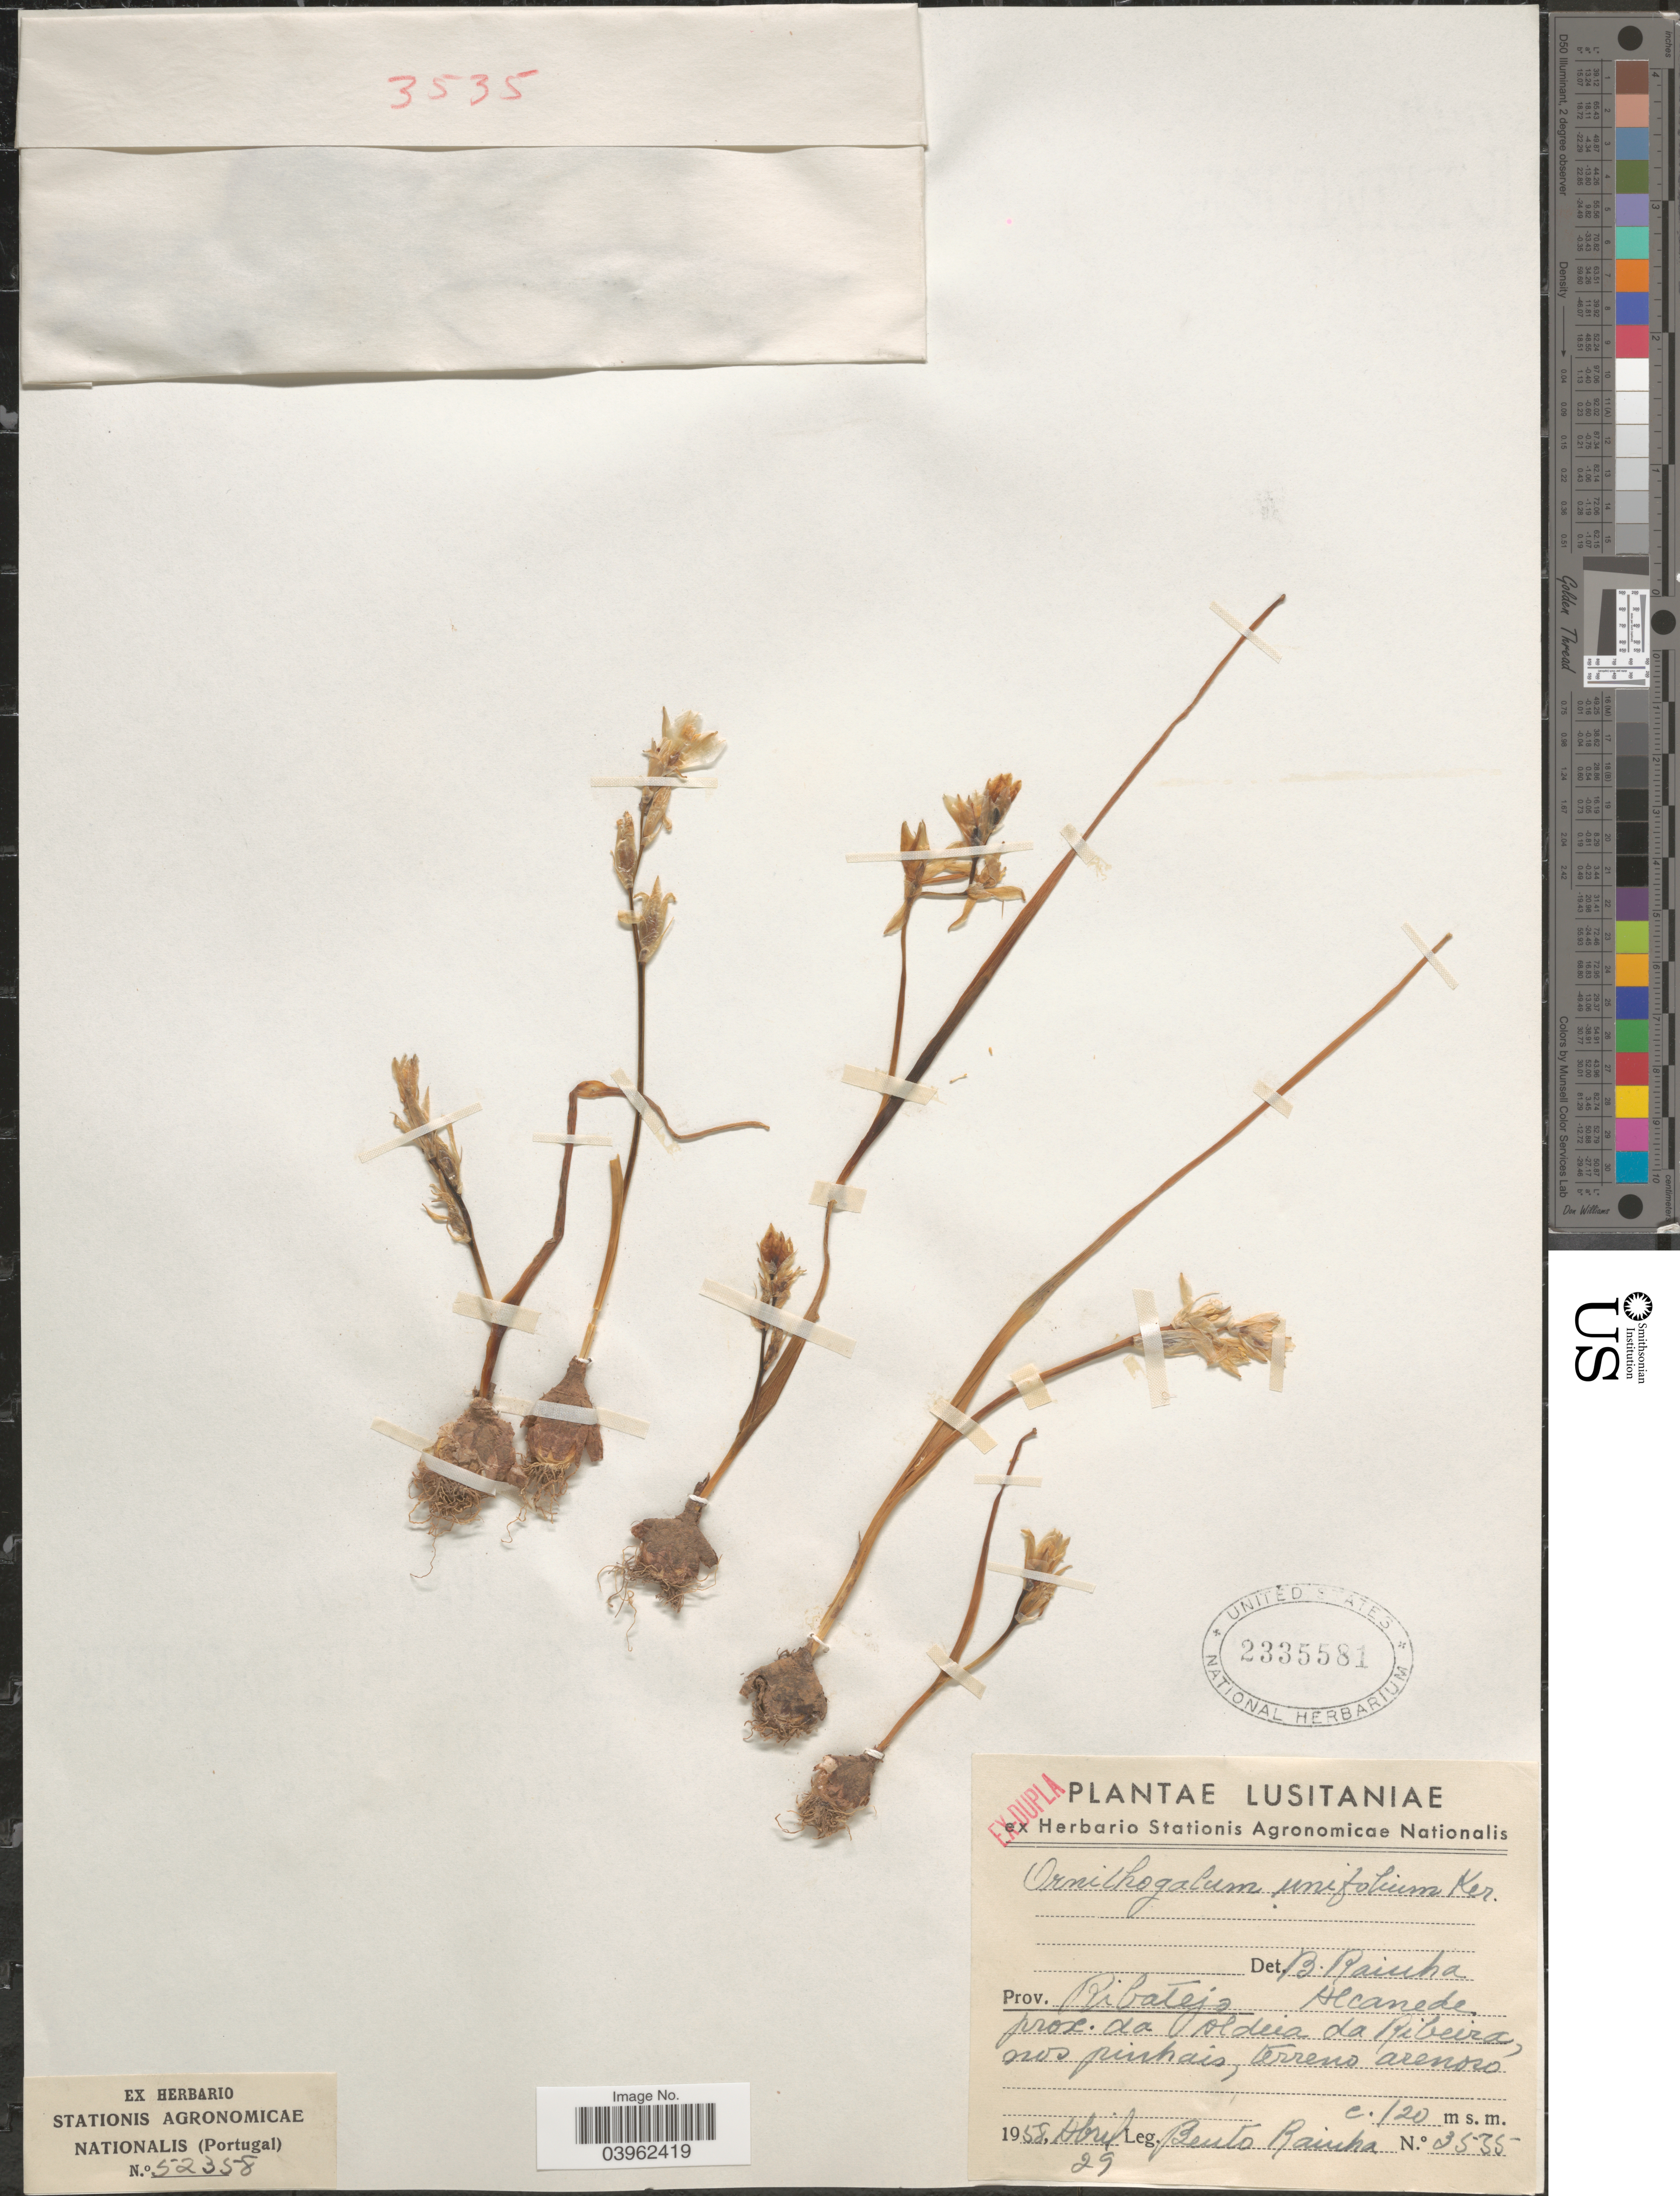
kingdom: Plantae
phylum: Tracheophyta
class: Liliopsida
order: Asparagales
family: Asparagaceae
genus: Ornithogalum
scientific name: Ornithogalum unifolium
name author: Retz.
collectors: B. Rainha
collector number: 3535*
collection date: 1958-04-29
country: Portugal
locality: Lusitaniae. Prov. Ribatejo. Alcanede prox. da Aldeia da Ribeira.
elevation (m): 120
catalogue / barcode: US 2335581